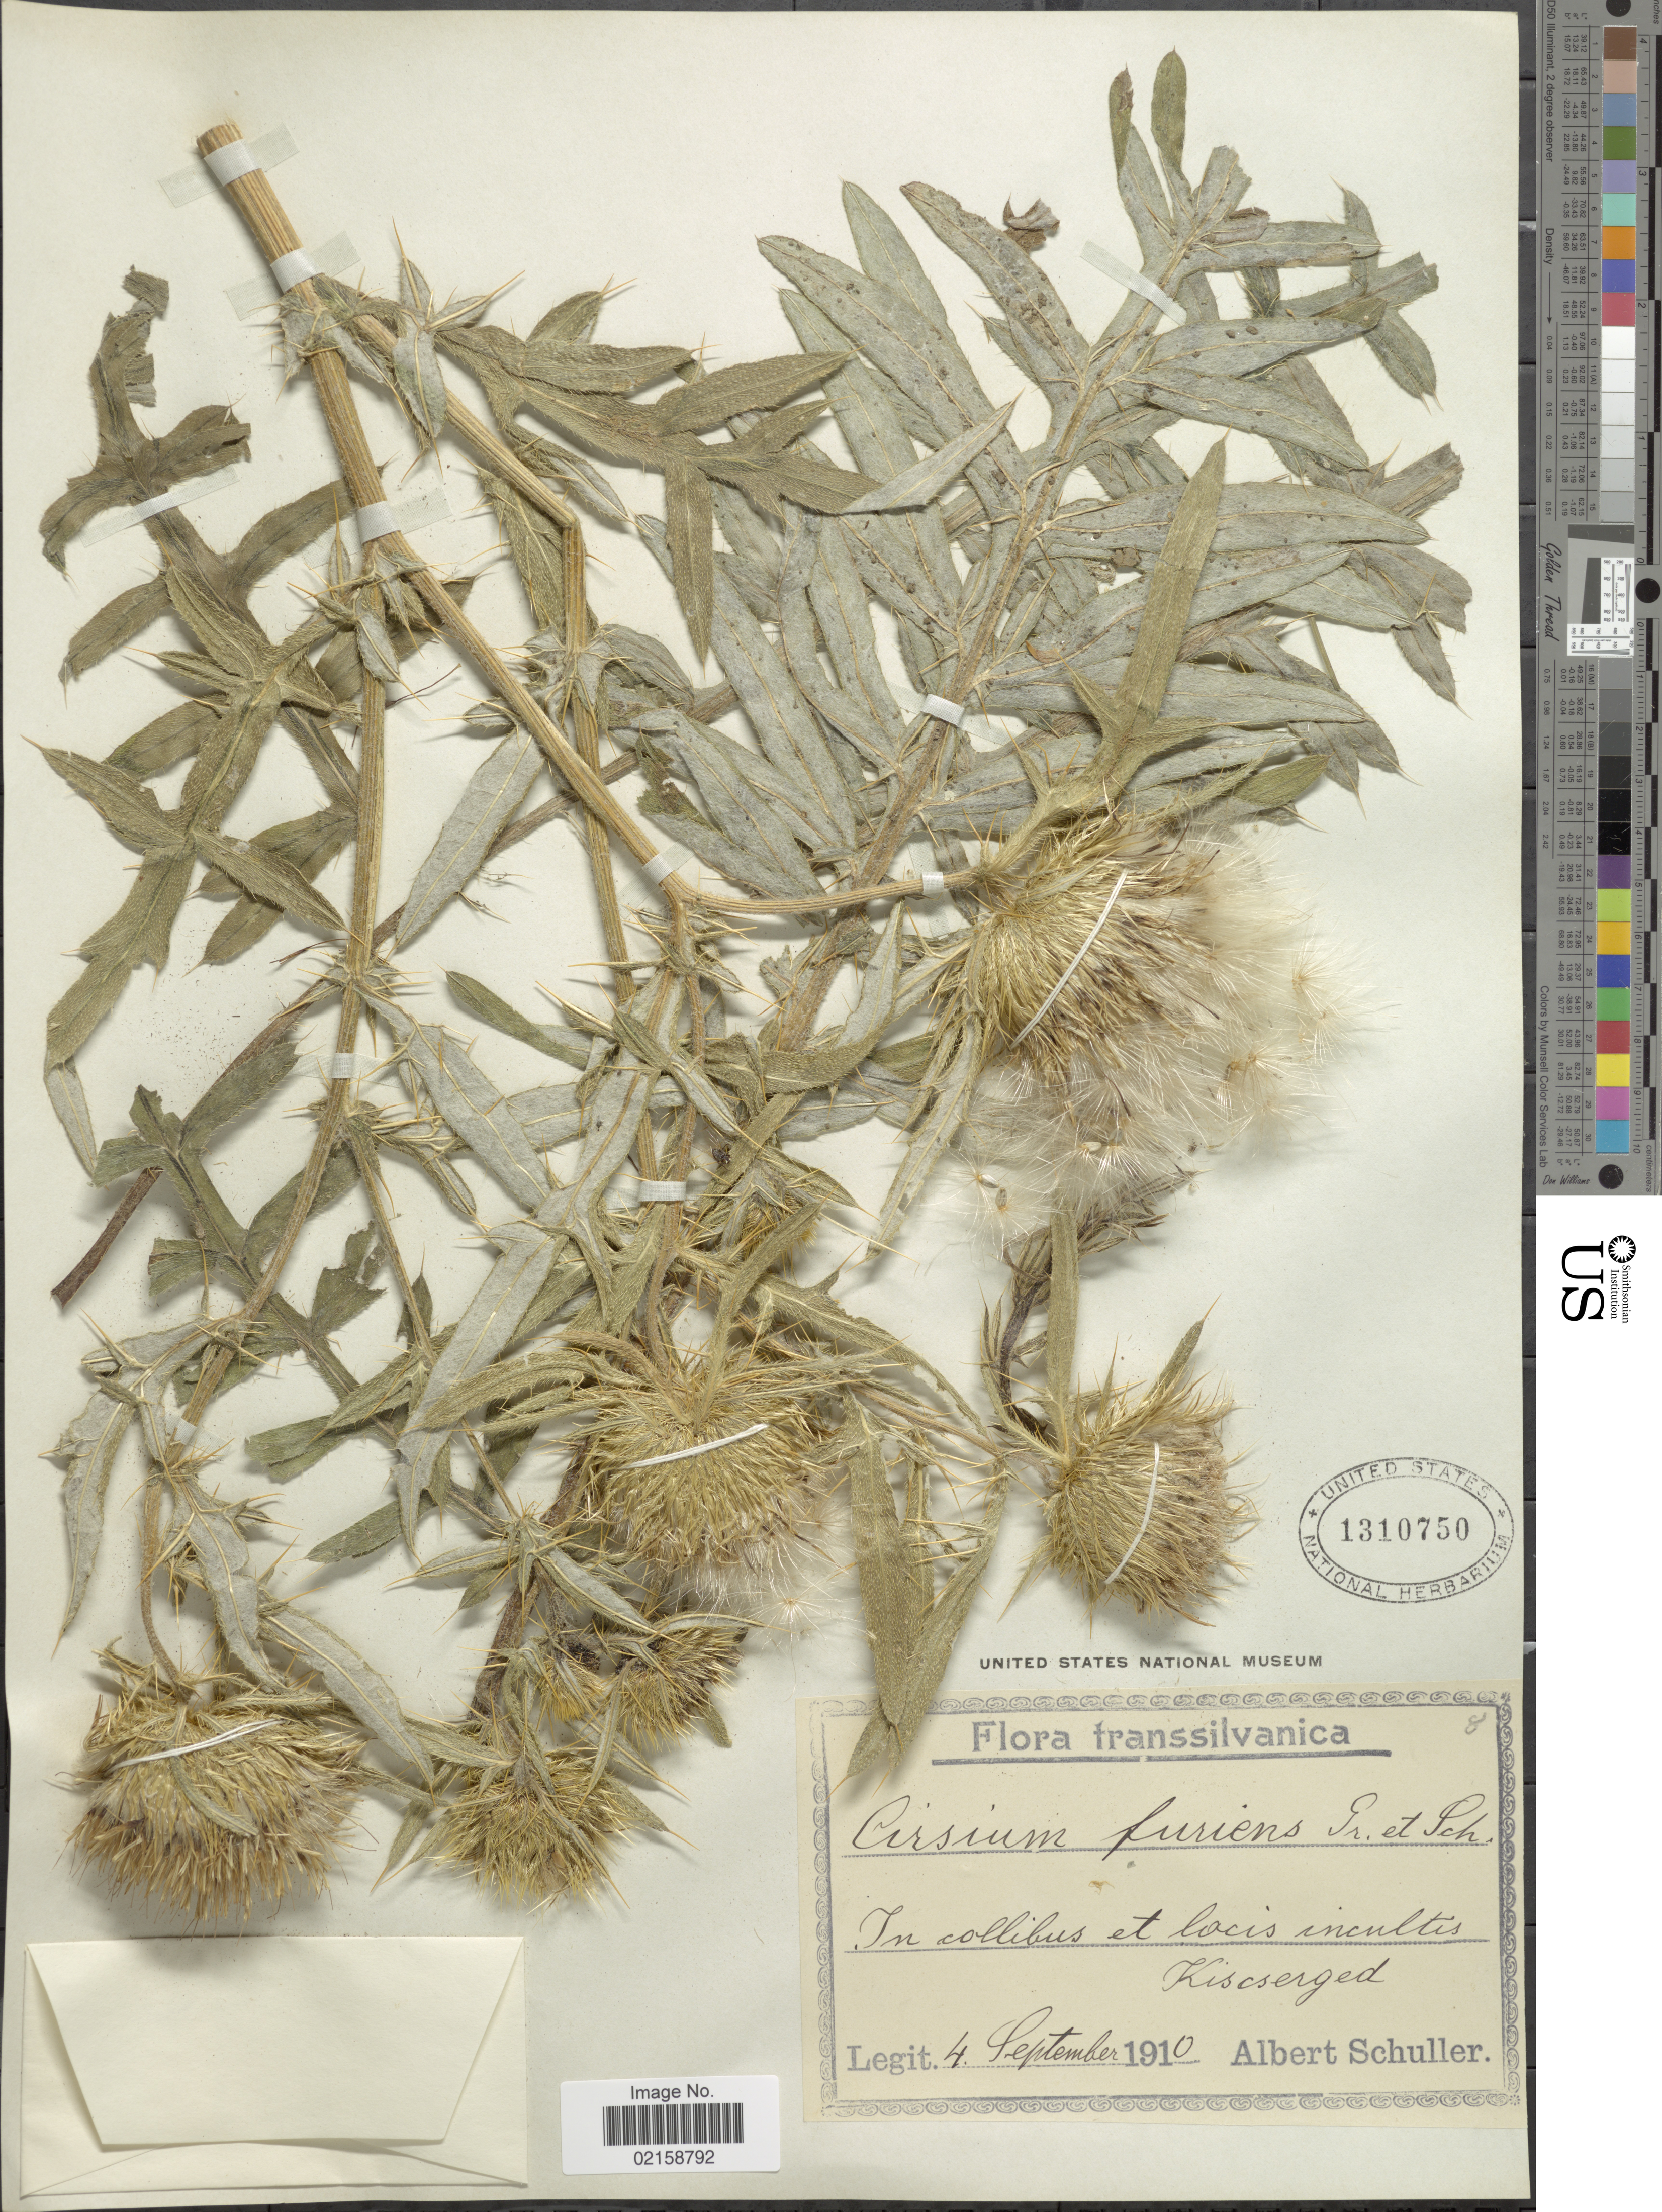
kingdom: Plantae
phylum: Tracheophyta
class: Magnoliopsida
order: Asterales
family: Asteraceae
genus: Cirsium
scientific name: Cirsium furiens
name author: Griseb. & Schenk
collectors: A. Schuller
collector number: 8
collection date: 1910-09-04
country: Romania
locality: Transsilvanica, in collibus et locis incultis Kiscserged.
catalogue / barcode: US 1310750